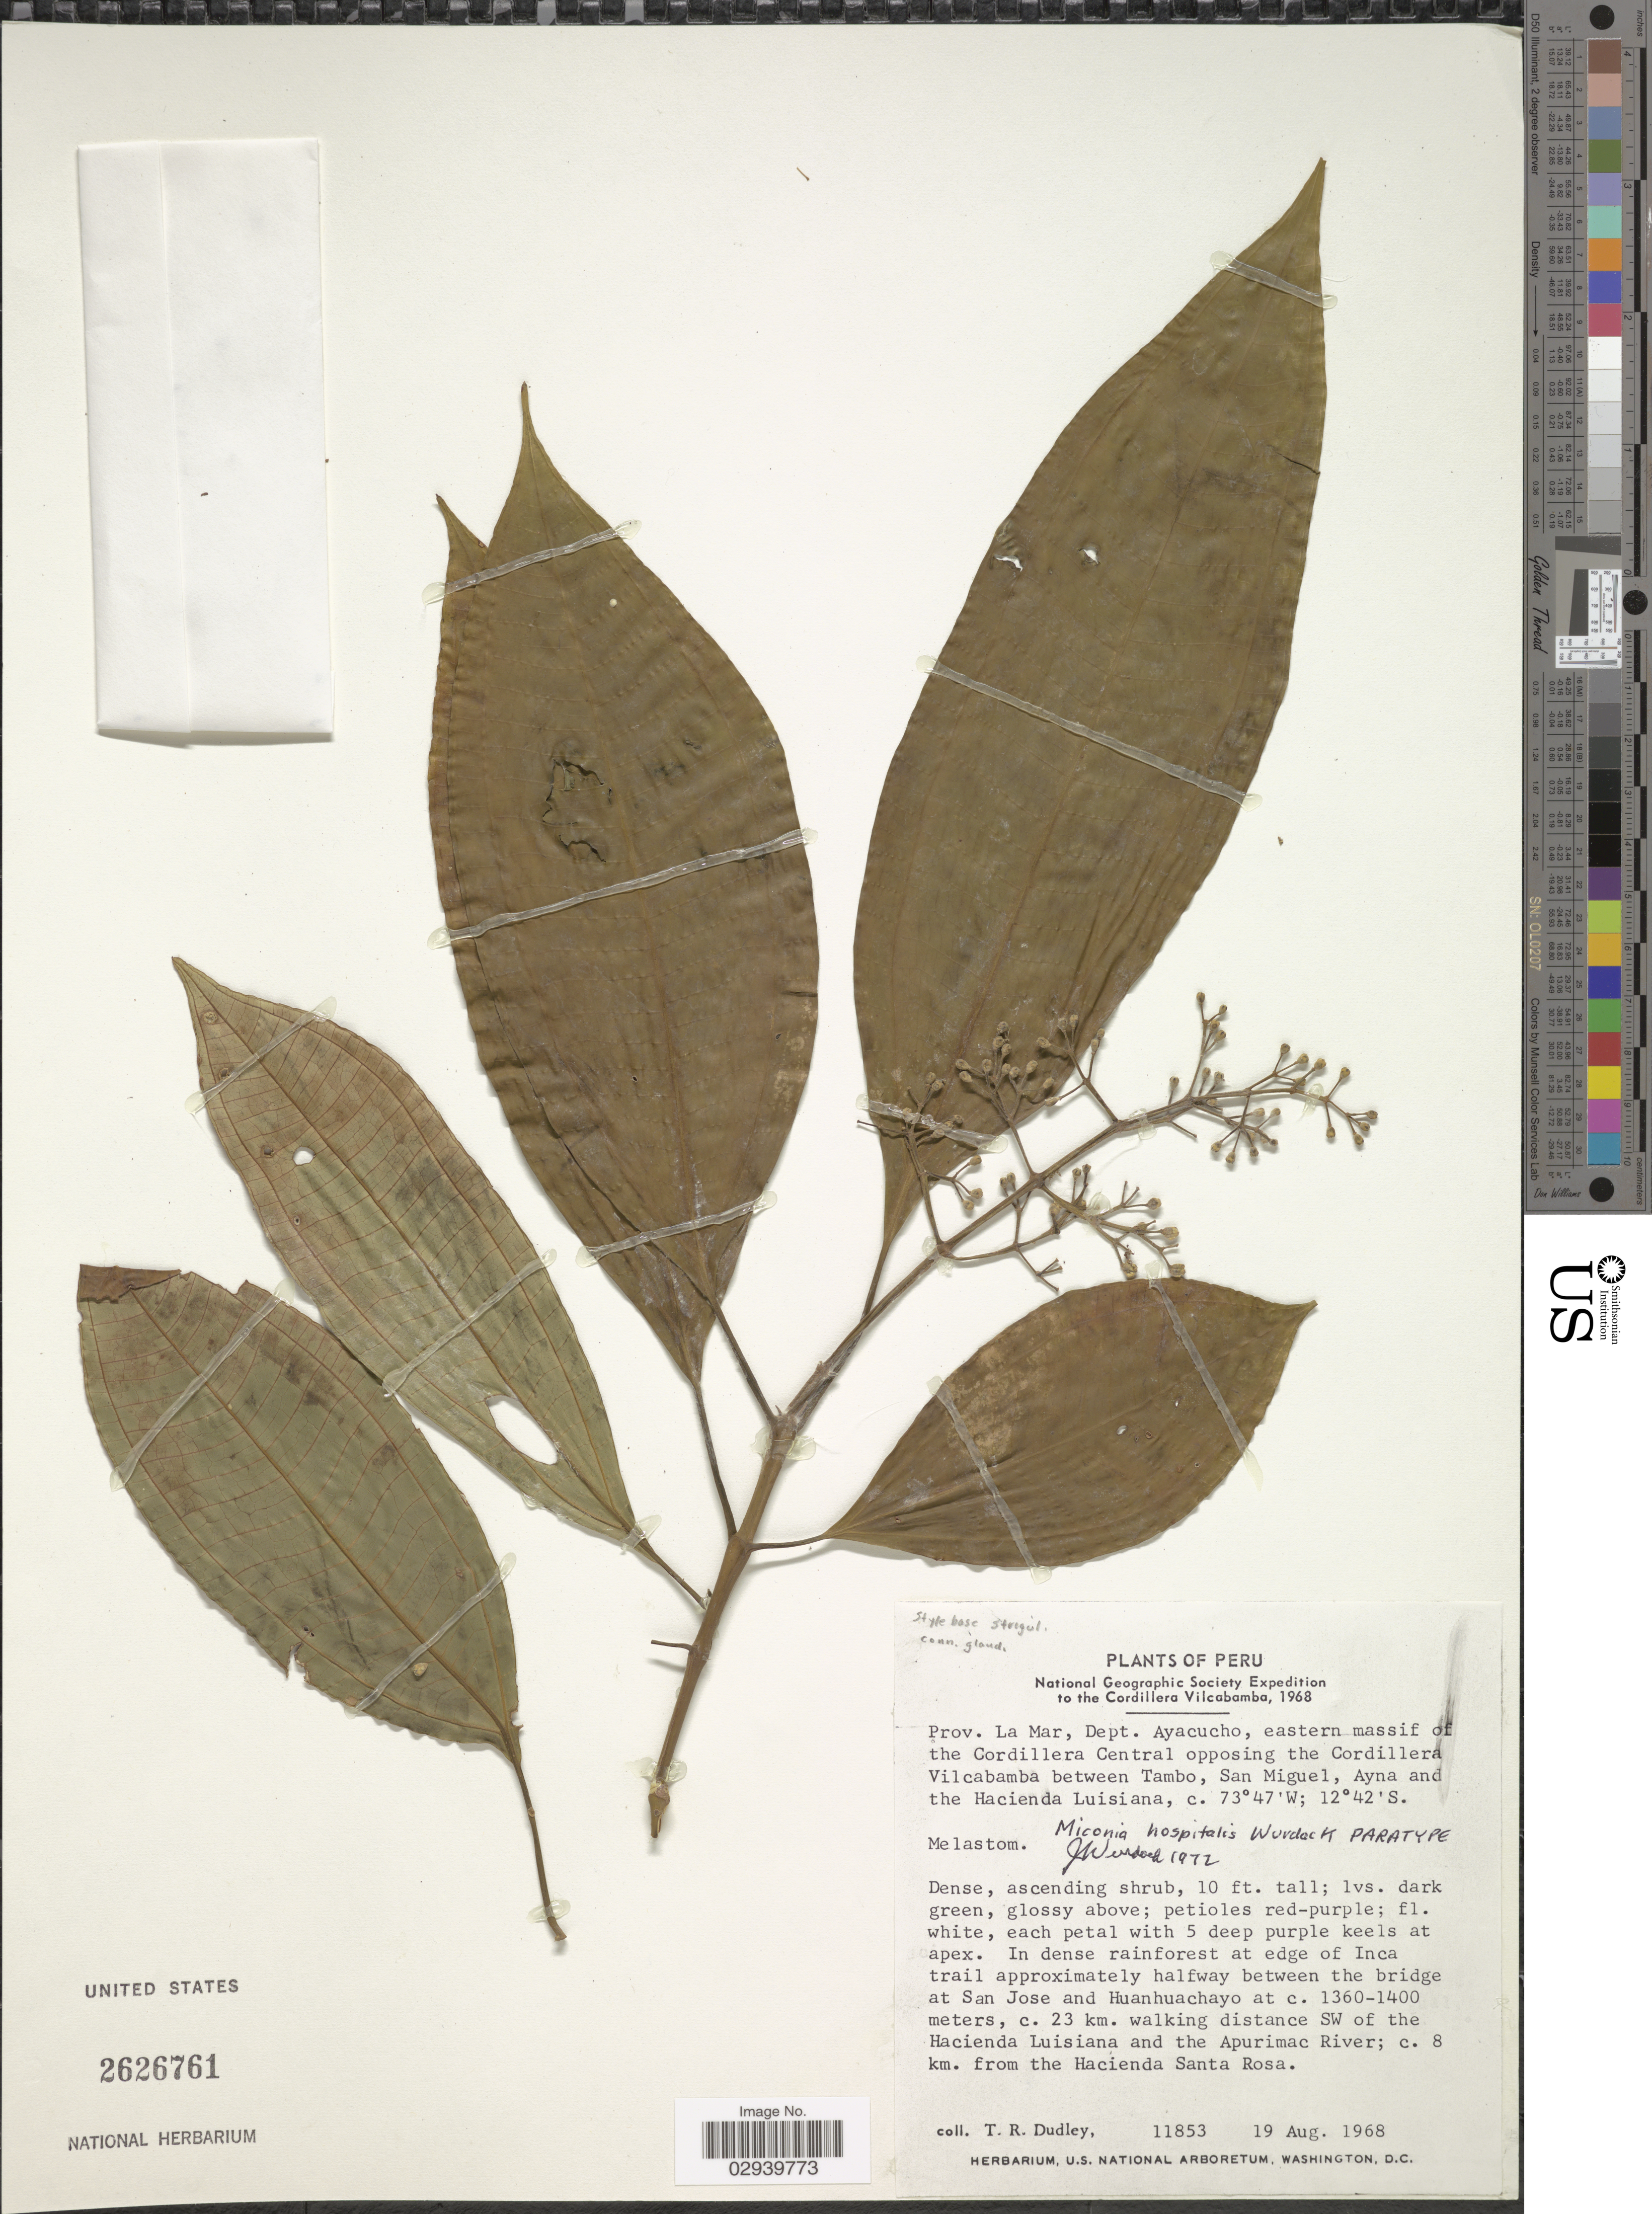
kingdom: Plantae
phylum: Tracheophyta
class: Magnoliopsida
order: Myrtales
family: Melastomataceae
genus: Miconia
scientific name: Miconia hospitalis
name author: Wurdack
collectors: T. R. Dudley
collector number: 11853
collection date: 1968-08-19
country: Peru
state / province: Ayacucho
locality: Prov. La Mar, Dept. Ayacucho, eastern massif of the Cordillera Central opposing the Cordillera Vilcabamba between Tambo, San Miguel, Ayna and the Hacienda Luisiana. In dense rainforest at edge of Inca trail approximately halfway between the bridge at San Jose and Huanhuachayo, c. 23 km. waling distance SW of the Hacienda Luisiana and the Apurimac River; c. 8 km. from the Hacienda Santa Rosa.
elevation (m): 1360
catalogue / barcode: US 2626761